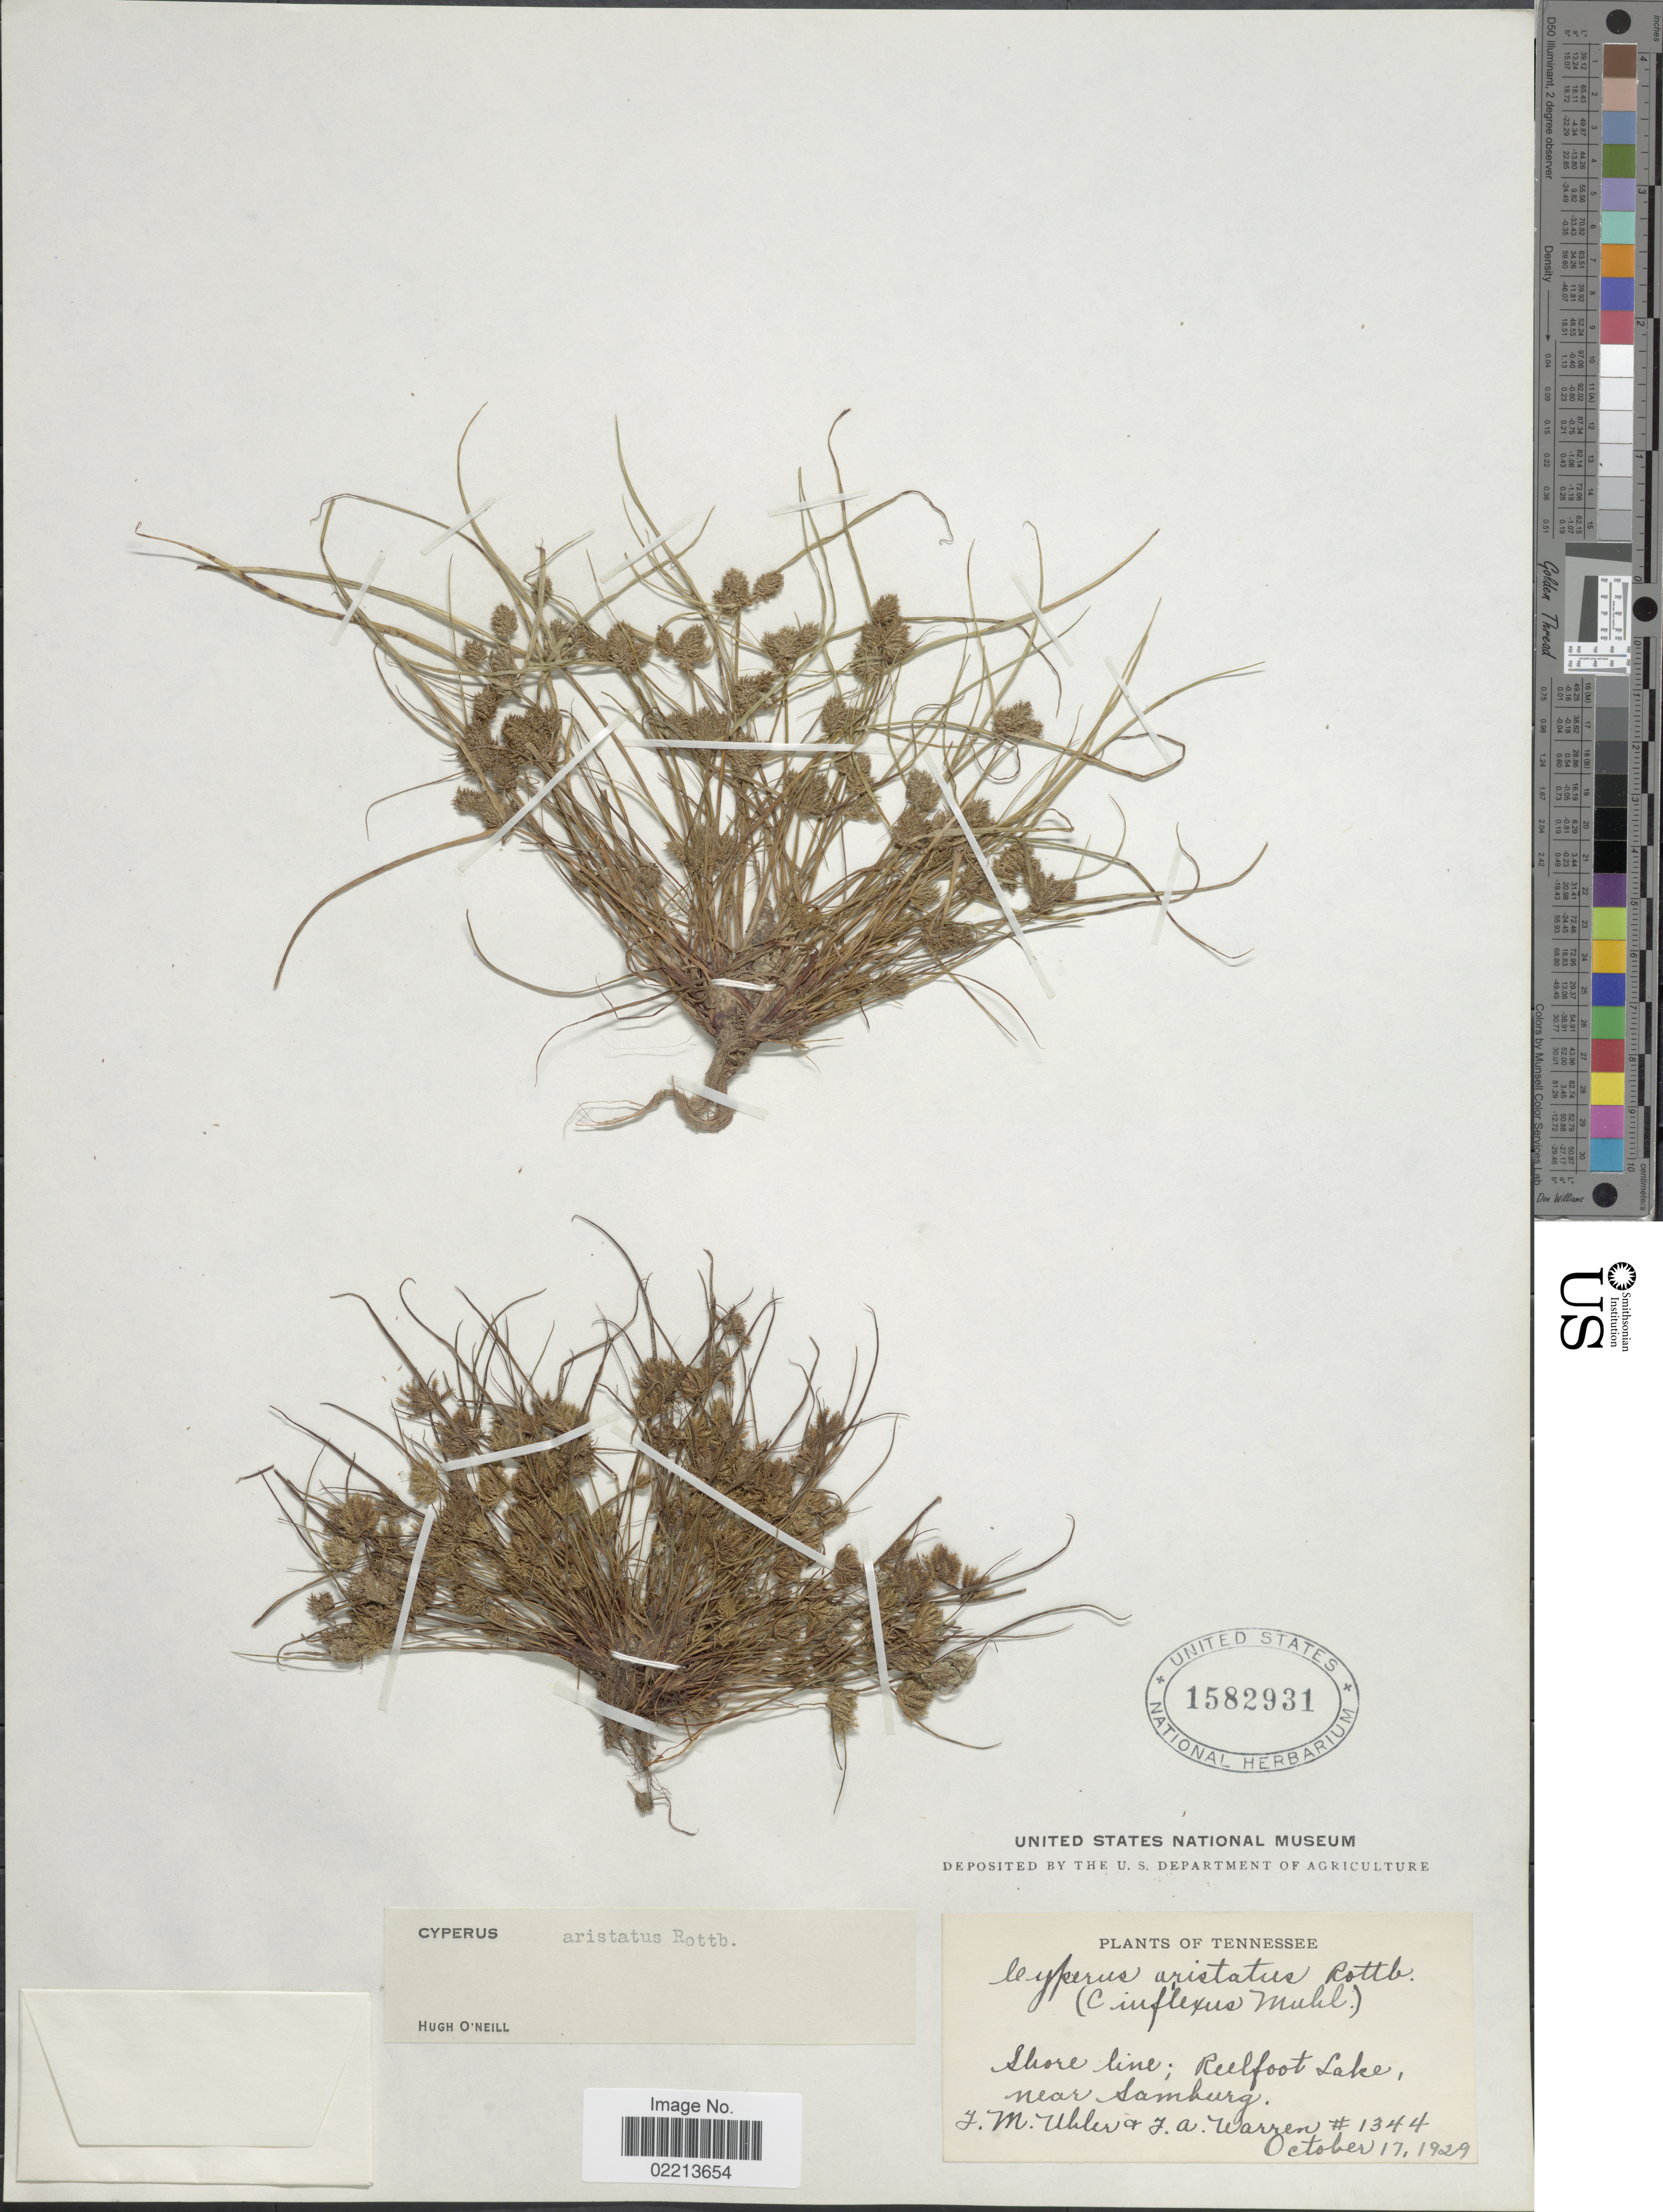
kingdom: Plantae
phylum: Tracheophyta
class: Liliopsida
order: Poales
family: Cyperaceae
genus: Cyperus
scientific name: Cyperus squarrosus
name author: L.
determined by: Strong, Mark T., (BOT), Smithsonian Institution - National Museum of Natural History (UNITED STATES)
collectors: F. M. Uhler & F. Warren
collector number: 1344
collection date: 1929-10-17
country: United States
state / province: Tennessee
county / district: Obion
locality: Shore line; Reelfoot Lake, near Samburg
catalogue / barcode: US 1582931